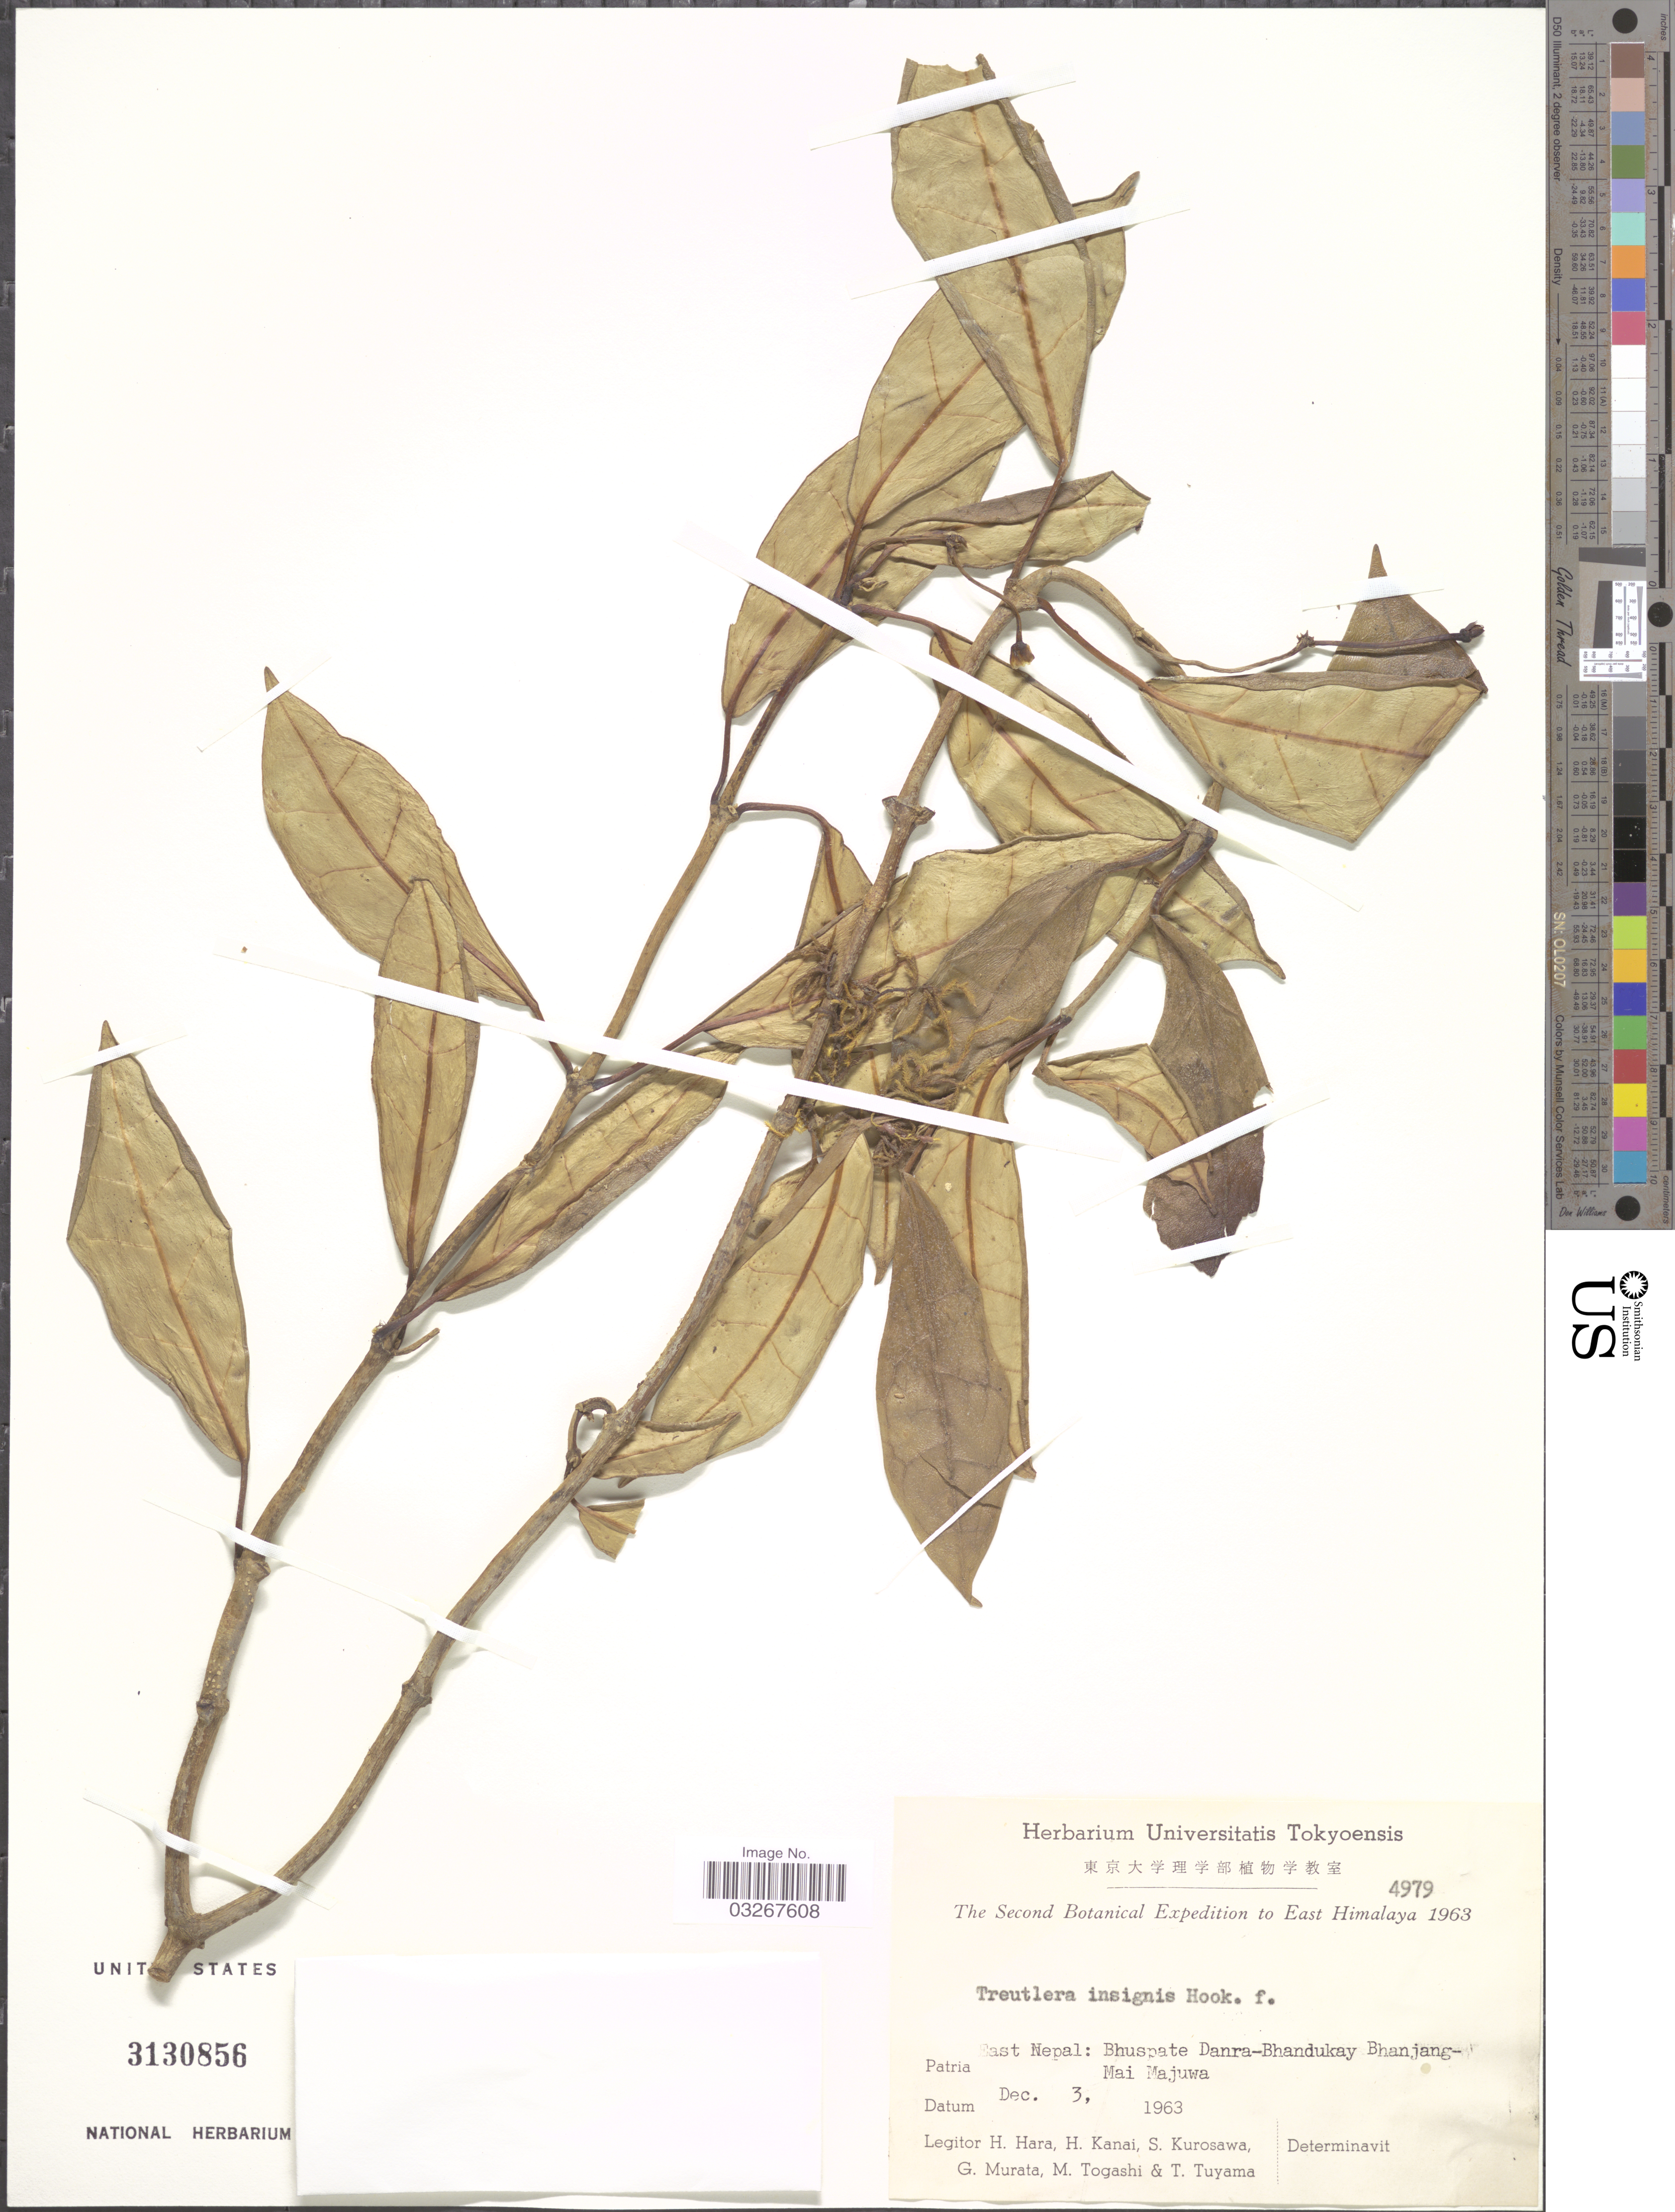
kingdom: Plantae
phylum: Tracheophyta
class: Magnoliopsida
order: Gentianales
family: Apocynaceae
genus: Treutlera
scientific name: Treutlera insignis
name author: Hook. f.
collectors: H. Hara, H. Kanai, S. Kurosawa, G. Murata & et al.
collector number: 4979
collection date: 1963-12-03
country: Nepal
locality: East Himalaya, Patria East Nepal: Bhuspate Danra-Bhandukay Bhanjang-Mai Majuwa.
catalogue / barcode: US 3130856